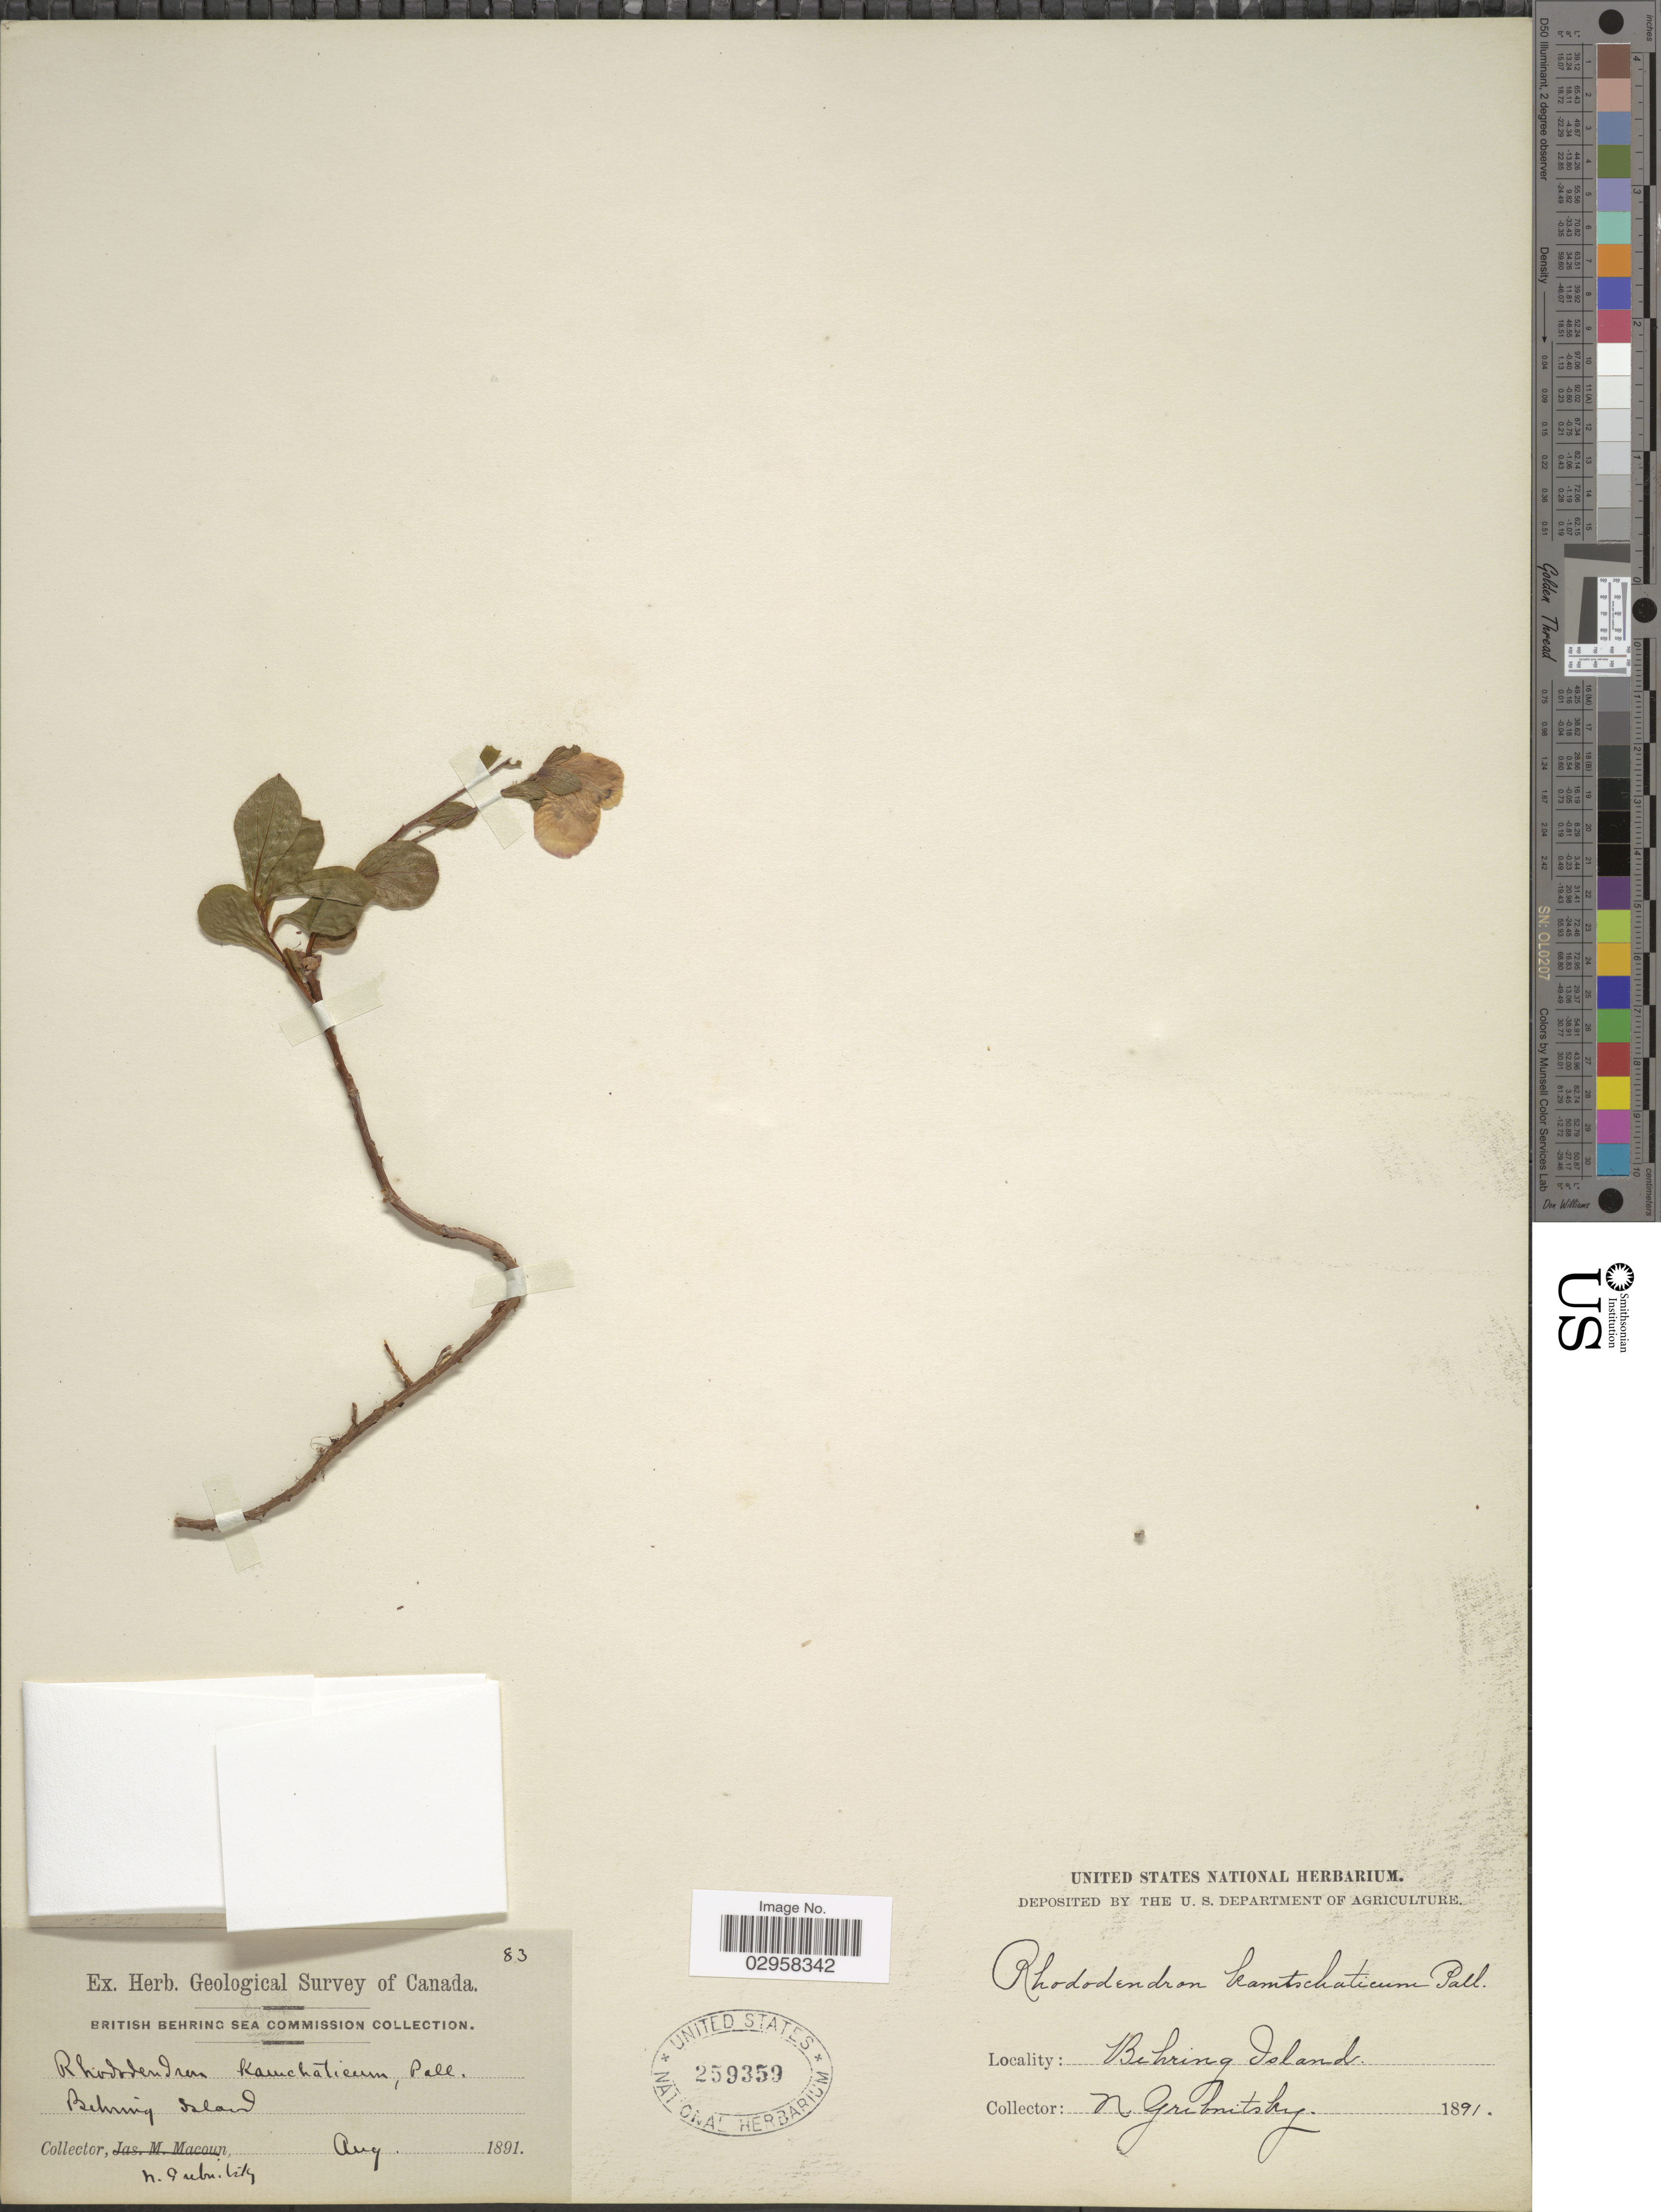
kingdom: Plantae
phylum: Tracheophyta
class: Magnoliopsida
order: Ericales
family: Ericaceae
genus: Rhododendron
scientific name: Rhododendron kamtschaticum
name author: Pall.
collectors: N. Gribnitsky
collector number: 83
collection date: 1891-08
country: Canada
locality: Behring Island.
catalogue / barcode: US 259359